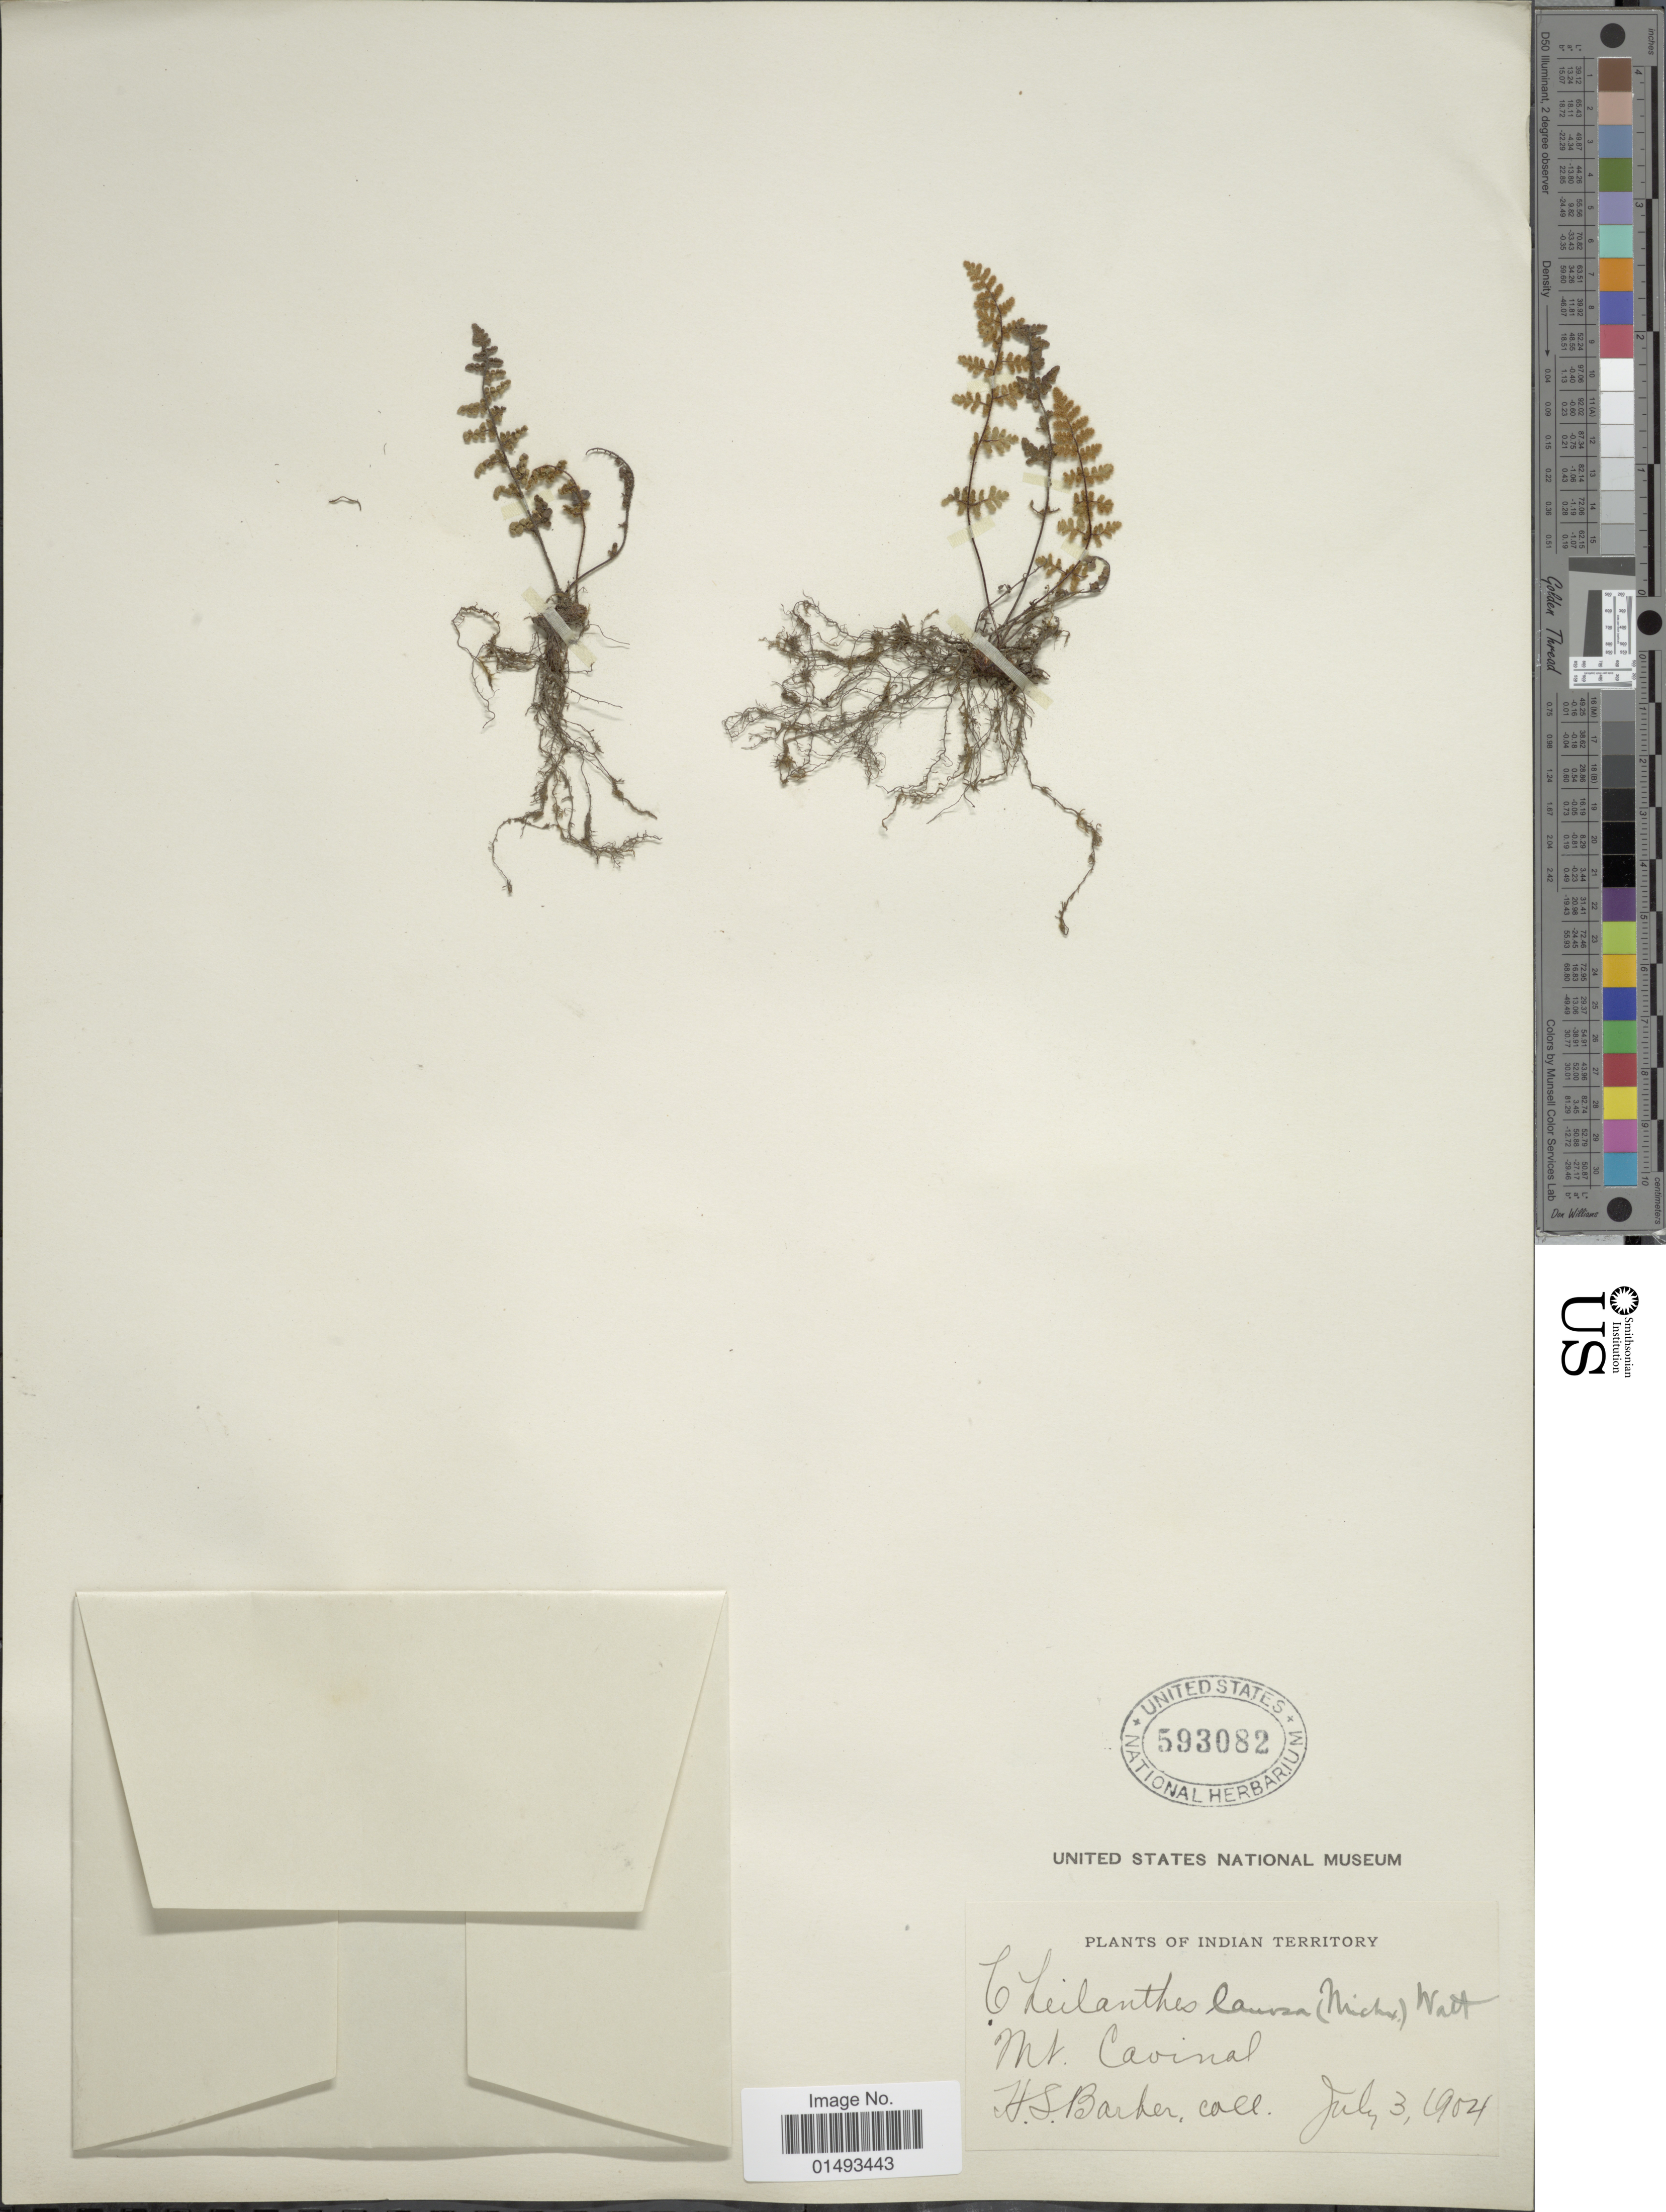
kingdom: Plantae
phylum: Tracheophyta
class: Polypodiopsida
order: Polypodiales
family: Pteridaceae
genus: Myriopteris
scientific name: Myriopteris lanosa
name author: (Michx.) Grusz & Windham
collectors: H. G. Barker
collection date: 1904-07-03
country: United States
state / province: Oklahoma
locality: Plants of Indian Territory, Mt. Cavanal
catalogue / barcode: US 593082